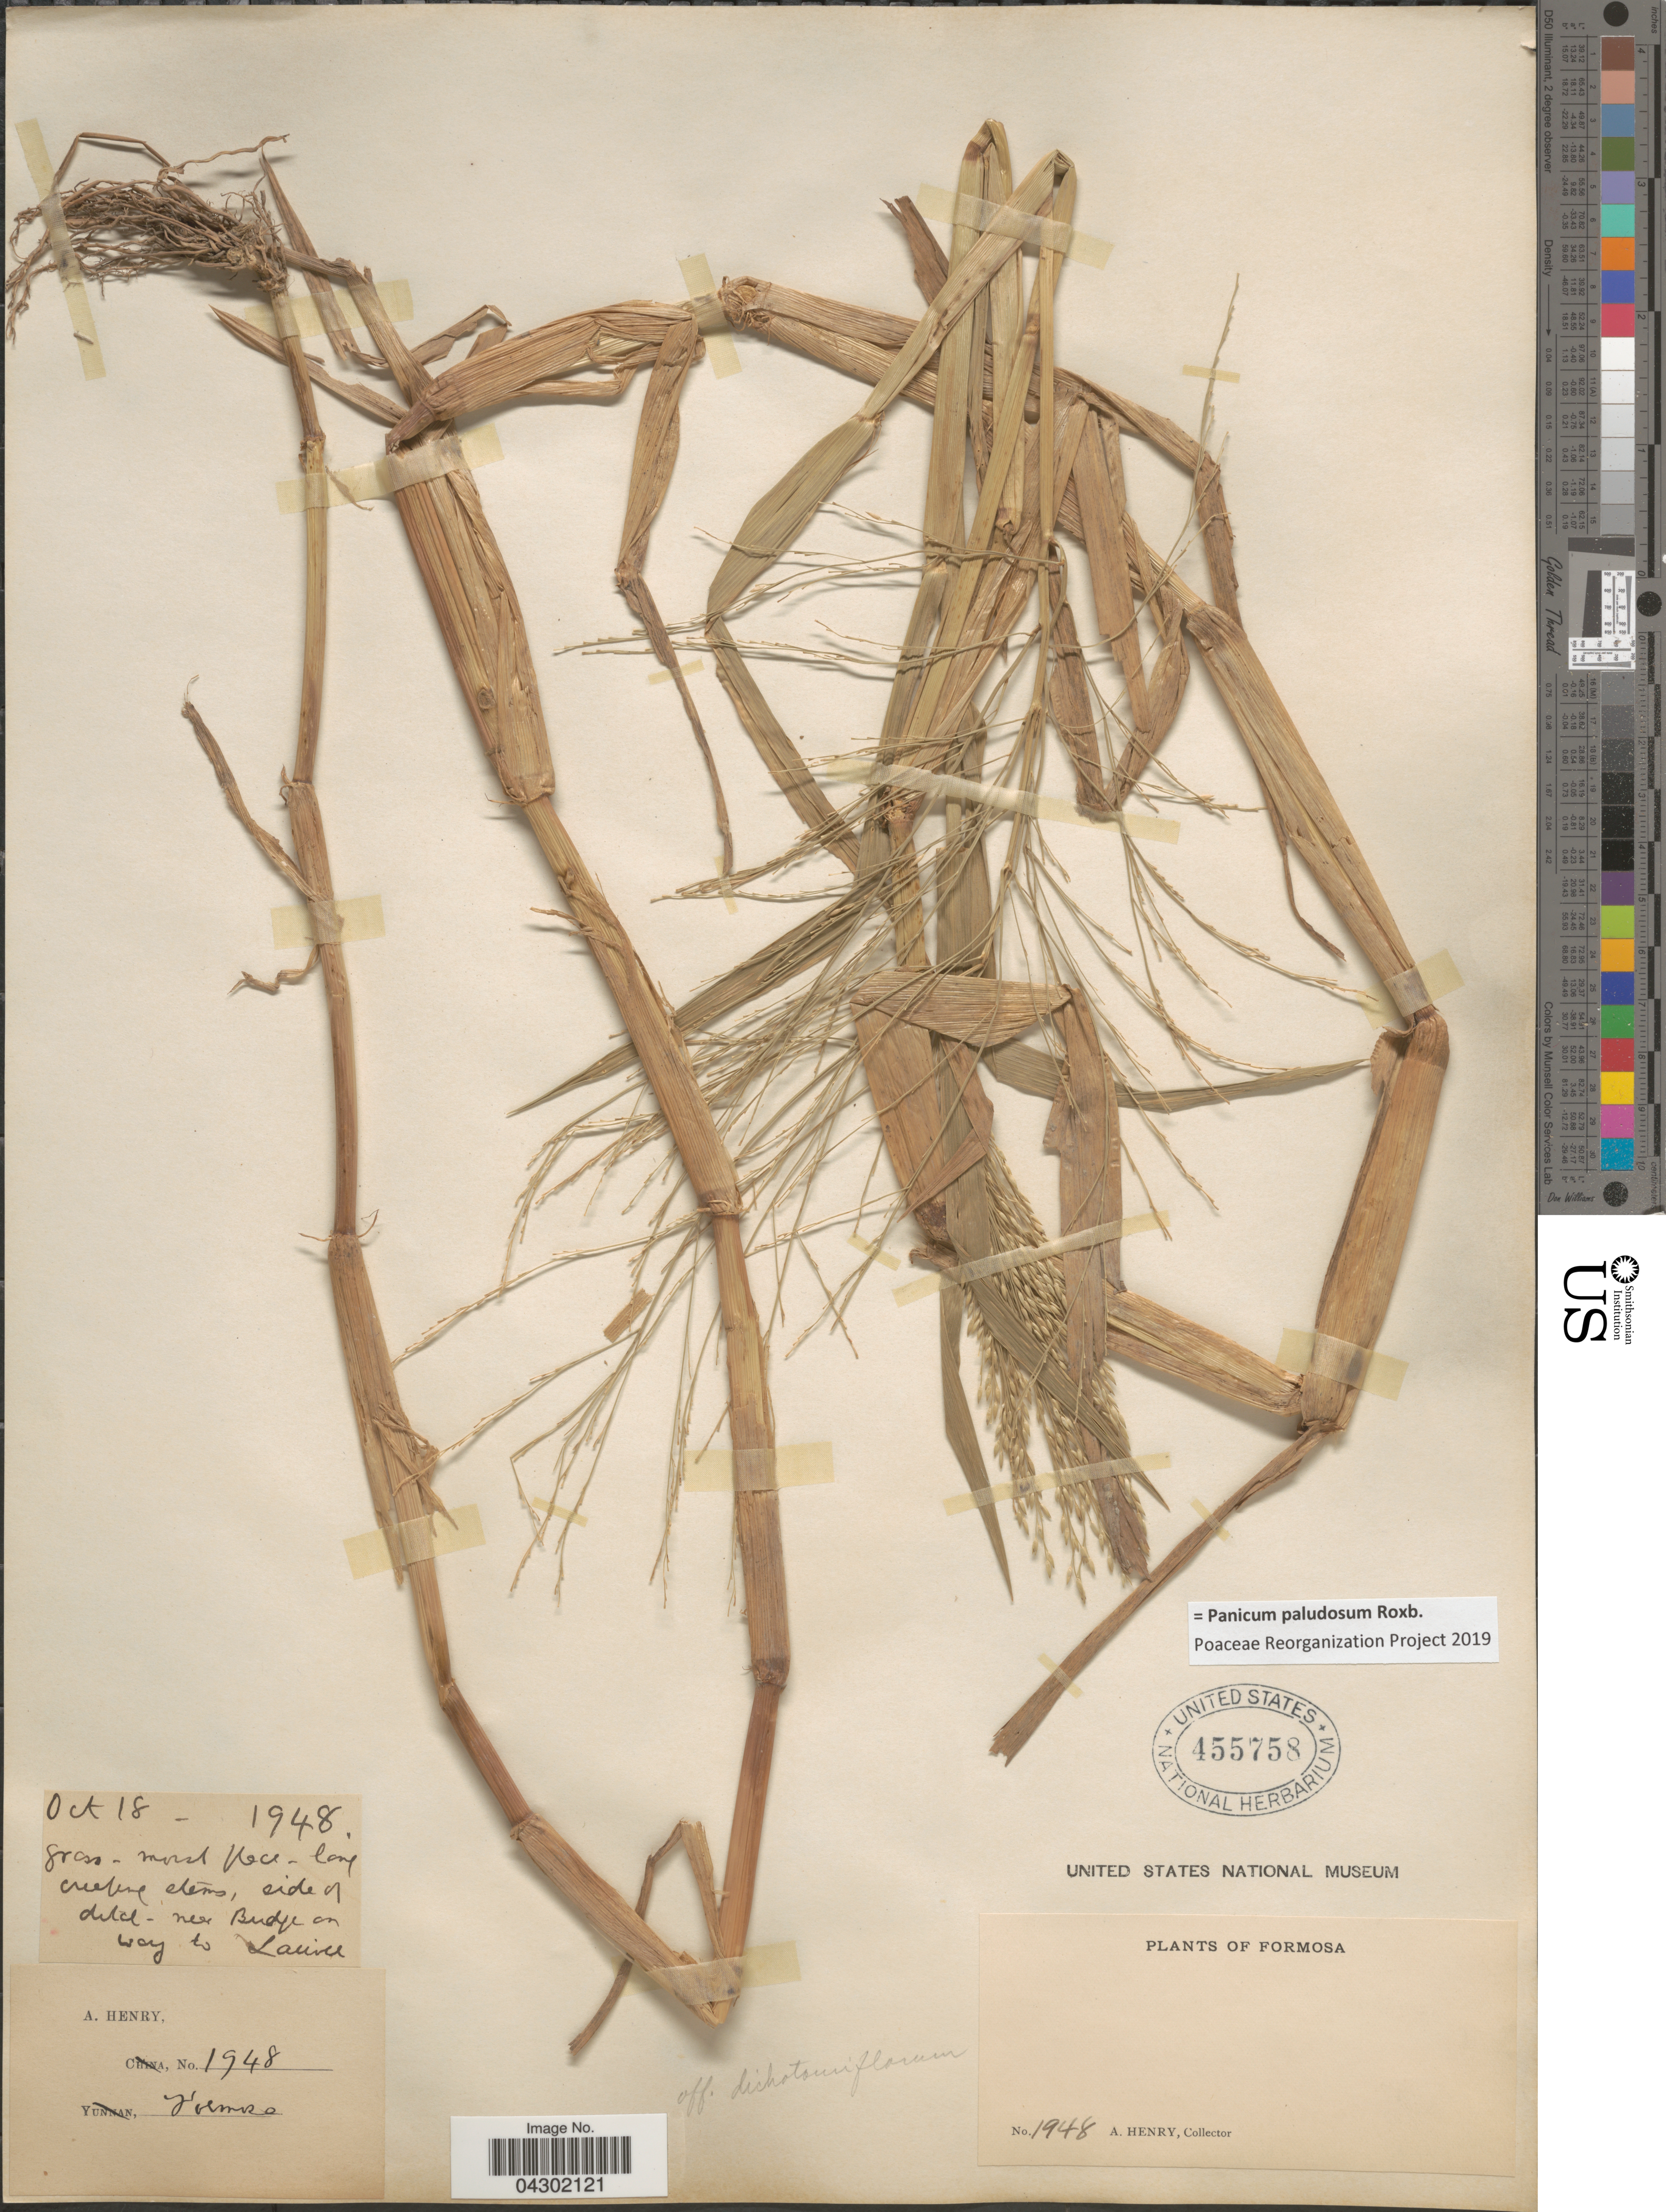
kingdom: Plantae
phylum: Tracheophyta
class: Liliopsida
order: Poales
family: Poaceae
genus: Panicum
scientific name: Panicum paludosum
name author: Roxb.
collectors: A. Henry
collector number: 1948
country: Taiwan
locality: Formosa.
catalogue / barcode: US 455758